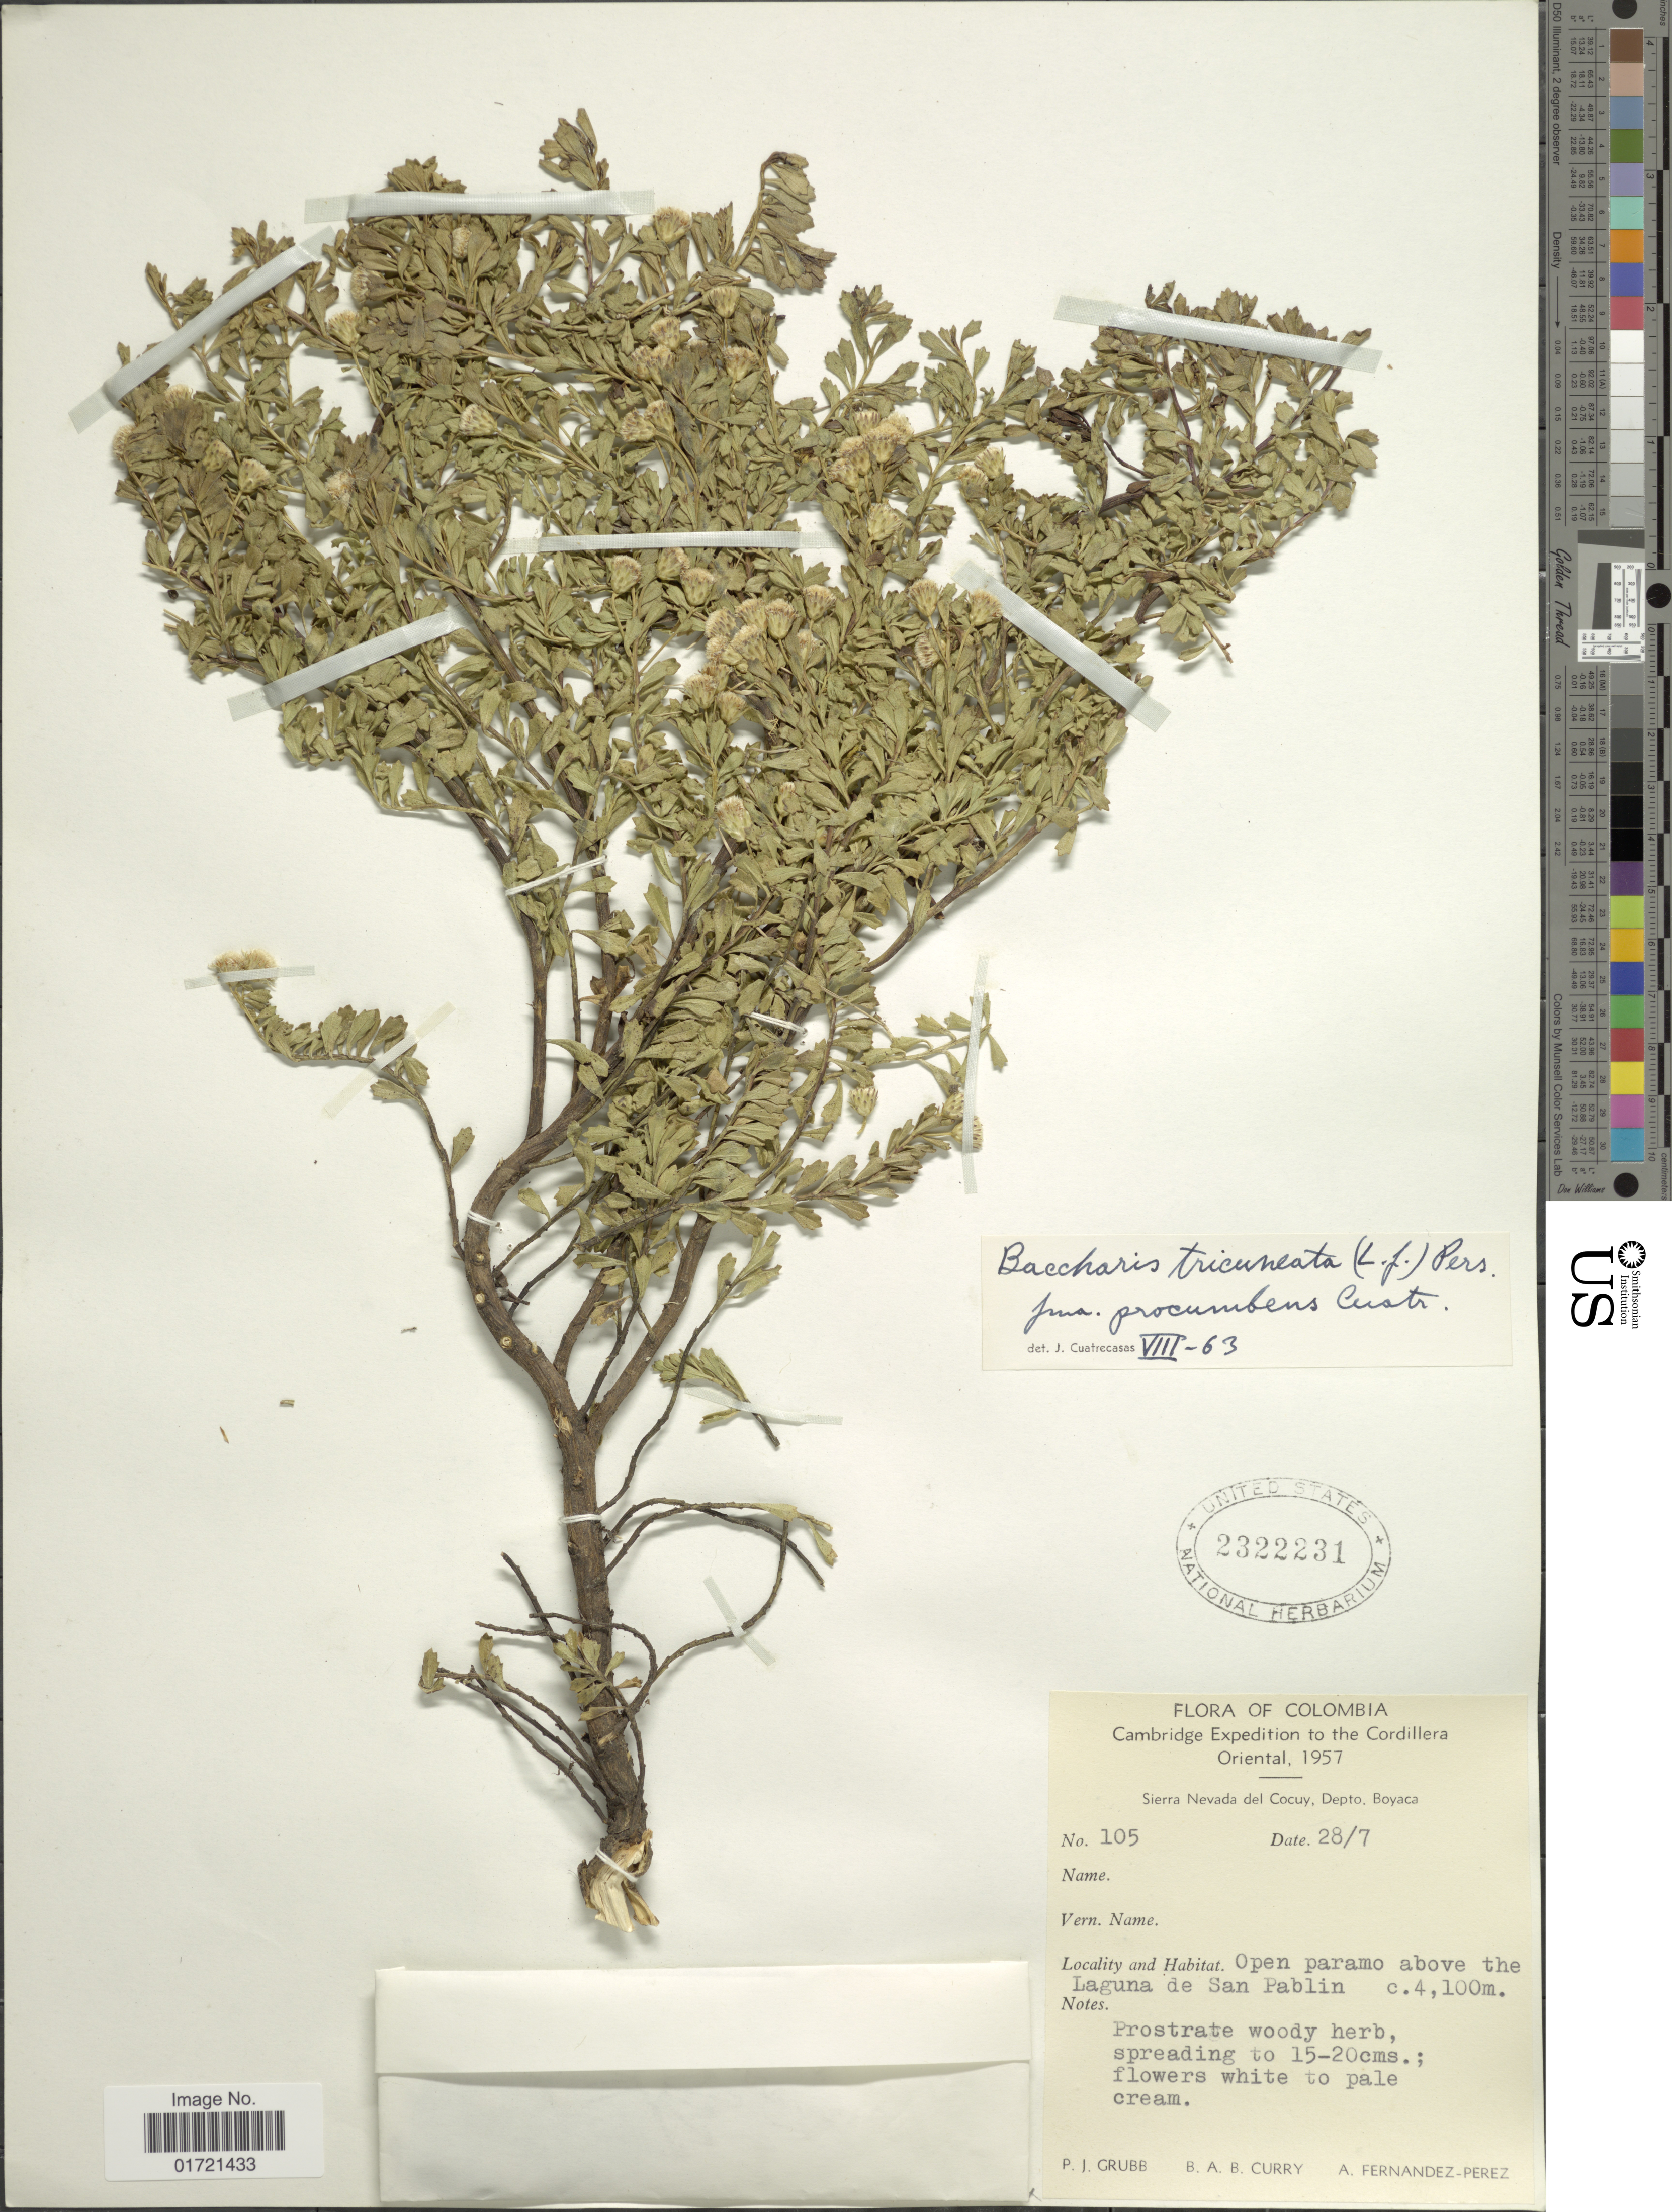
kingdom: Plantae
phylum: Tracheophyta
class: Magnoliopsida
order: Asterales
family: Asteraceae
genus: Baccharis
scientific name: Baccharis tricuneata f. procumbens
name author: Cuatrec.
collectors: P. J. Grubb, B. Curry & A. Fernández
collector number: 105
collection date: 1957-07-28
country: Colombia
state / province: Boyacá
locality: Cordillera Oriental, Sierra Nevada del Cocuy, Open paramo above the Laguna de San Pablin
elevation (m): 4100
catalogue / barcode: US 2322231